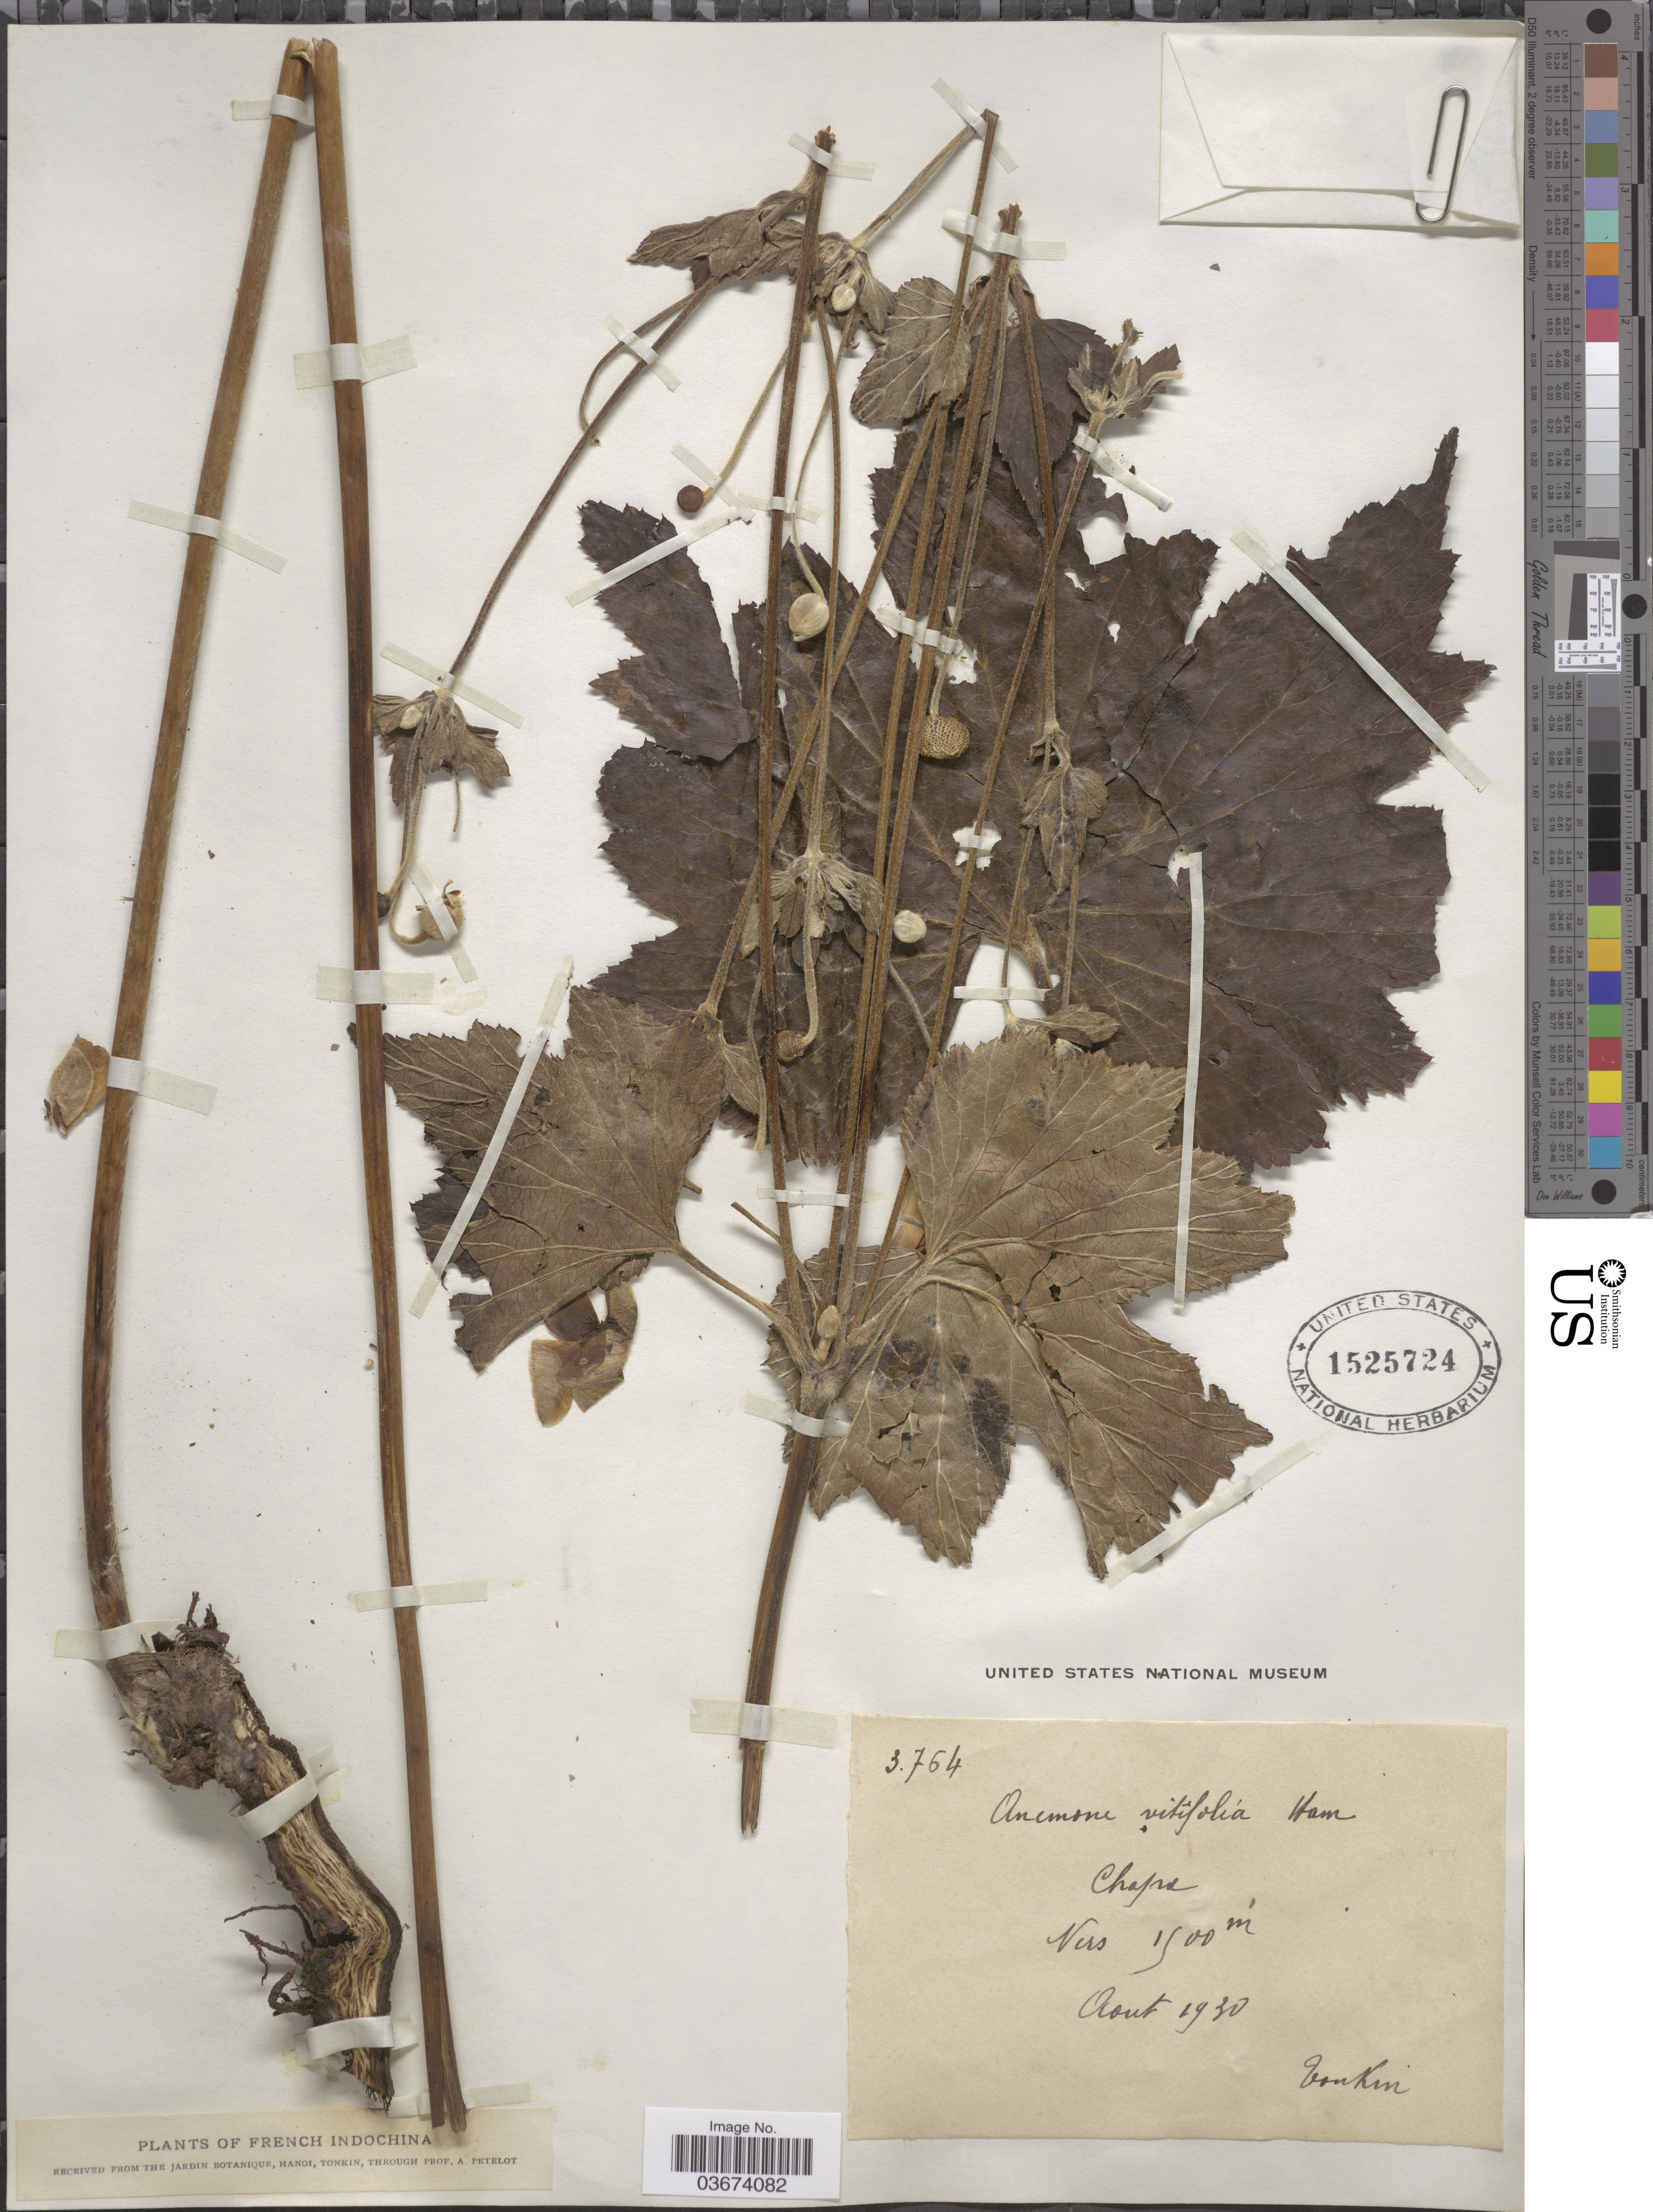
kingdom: Plantae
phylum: Tracheophyta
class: Magnoliopsida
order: Ranunculales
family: Ranunculaceae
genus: Anemone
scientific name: Anemone vitifolia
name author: Buch.-Ham. ex DC.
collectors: Pételot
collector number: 3764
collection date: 1930-08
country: Vietnam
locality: French Indochina. Chapa.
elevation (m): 1500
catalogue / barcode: US 1525724